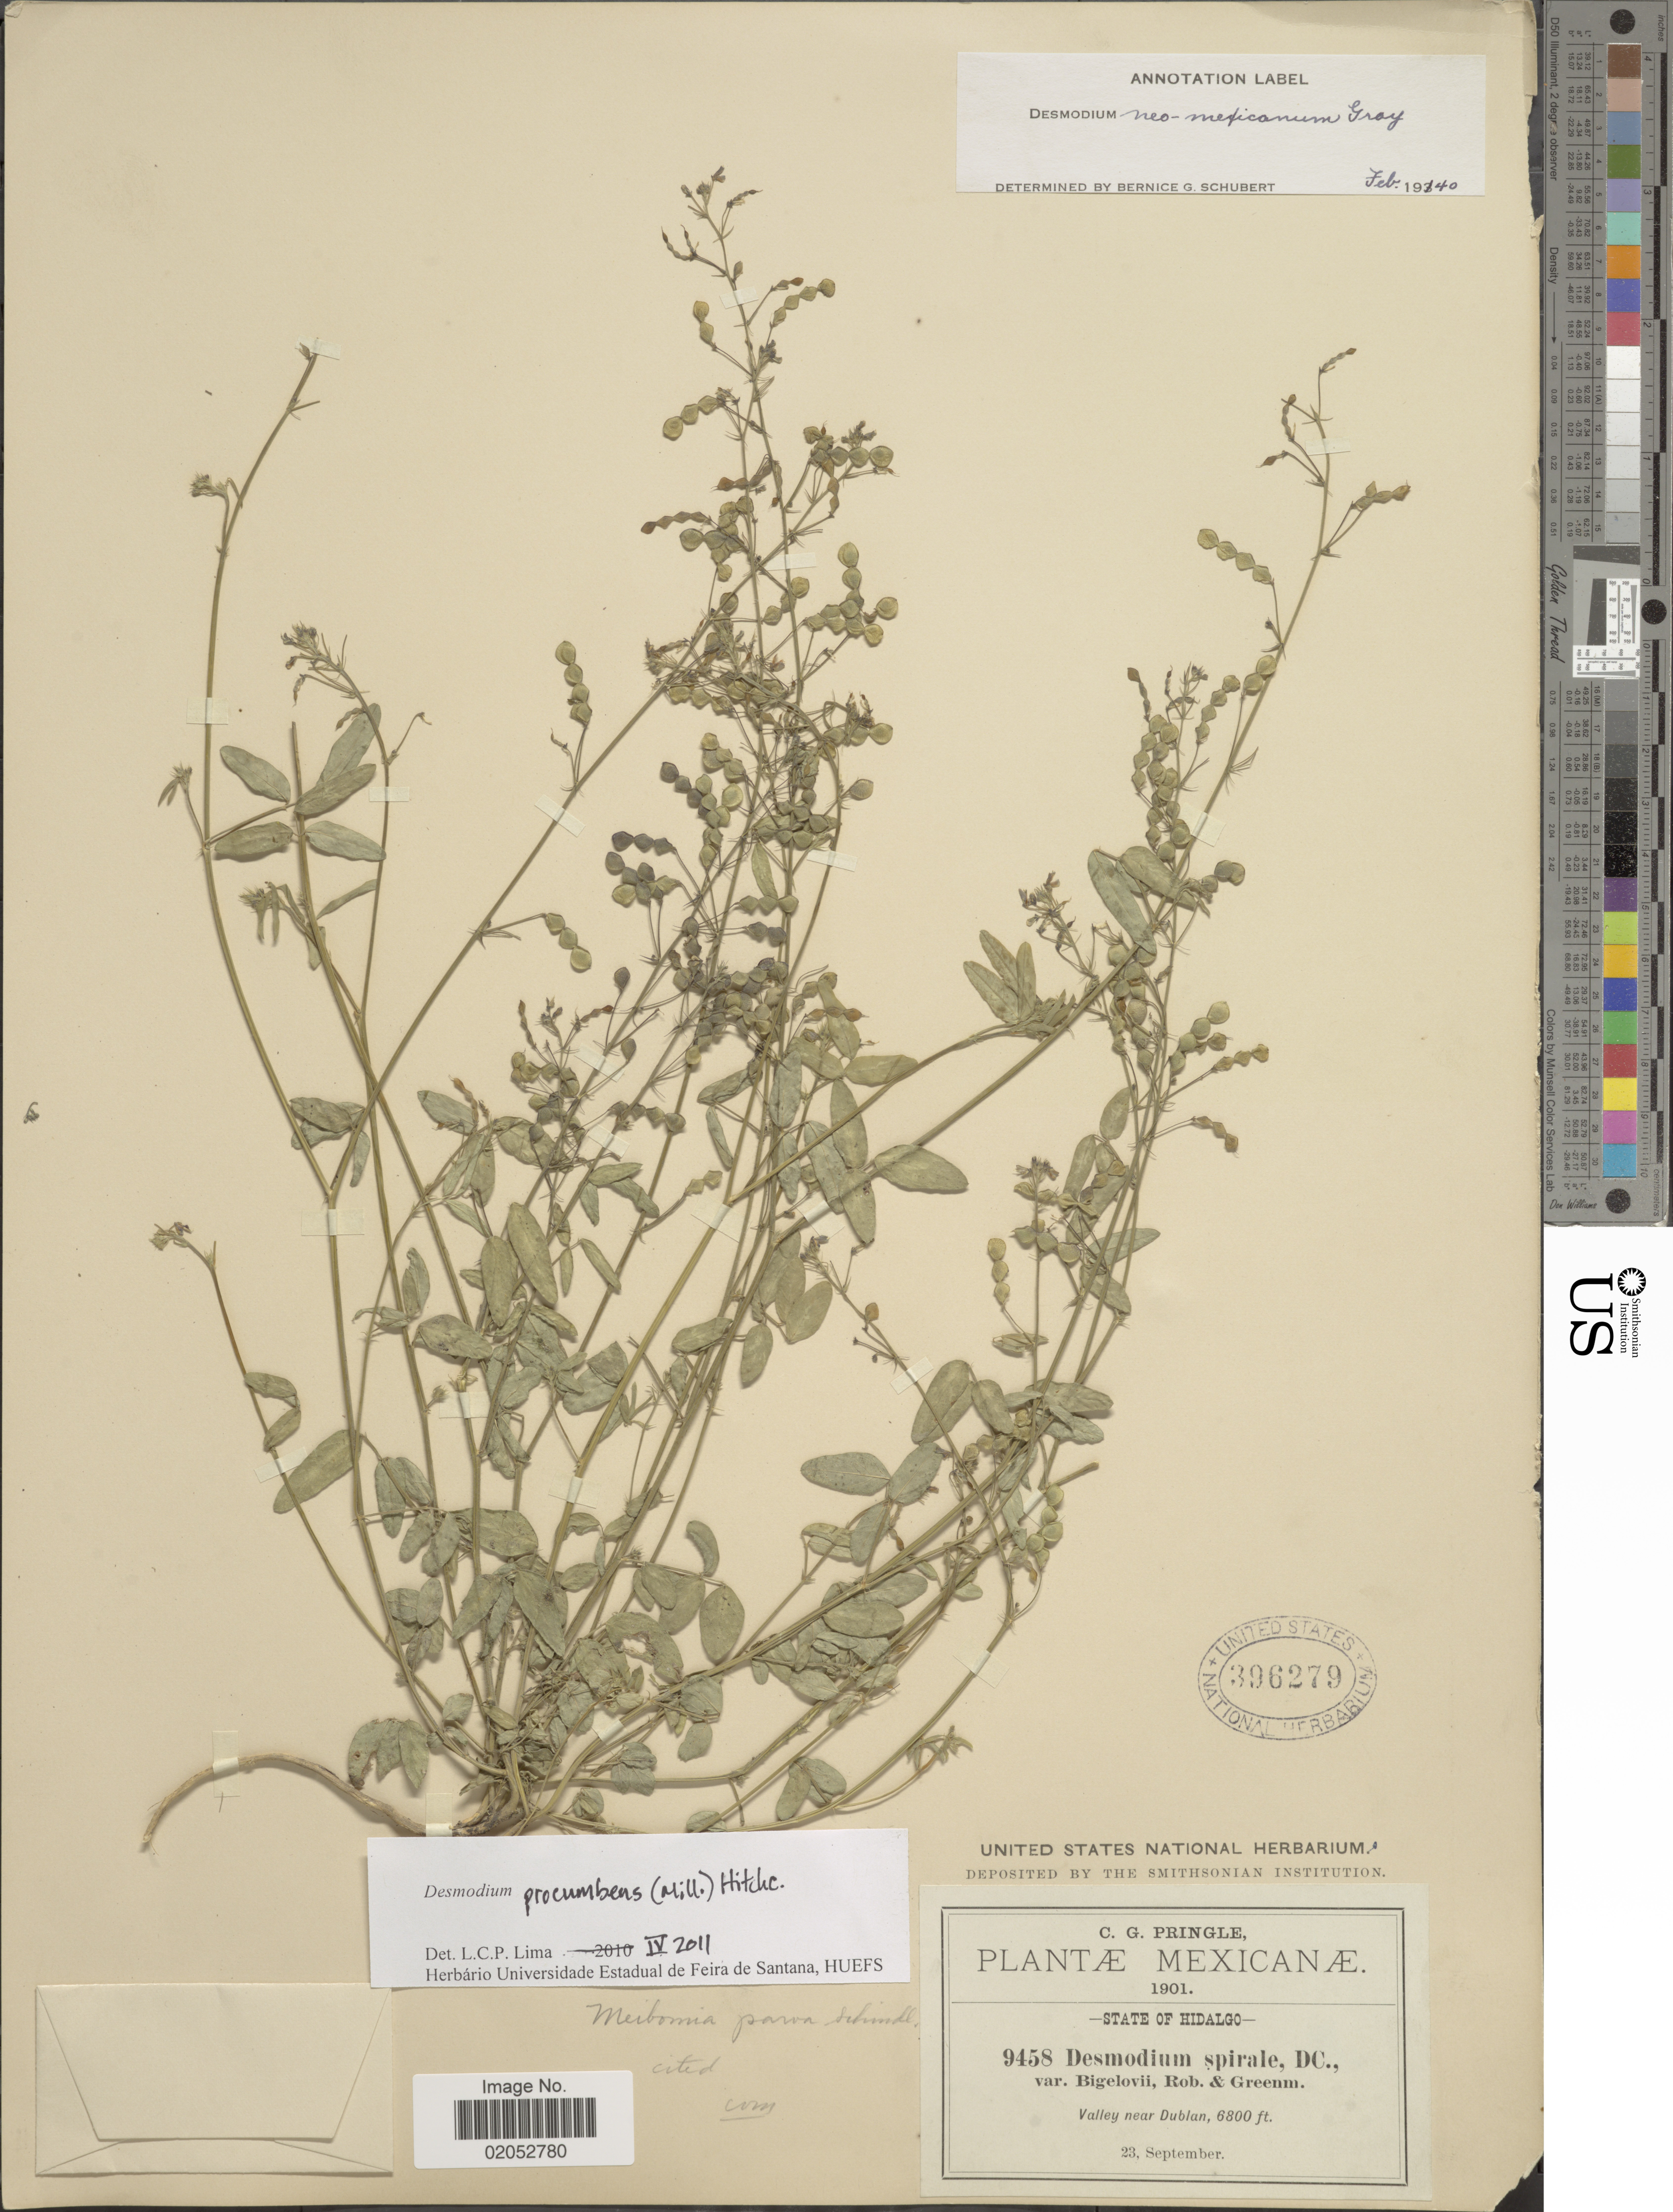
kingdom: Plantae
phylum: Tracheophyta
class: Magnoliopsida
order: Fabales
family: Fabaceae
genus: Desmodium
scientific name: Desmodium procumbens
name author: (Mill.) Hitchc.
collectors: C. G. Pringle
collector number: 9458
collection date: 1901-09-23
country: Mexico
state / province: Hidalgo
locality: Valley near Dublan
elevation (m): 2073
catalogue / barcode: US 396279